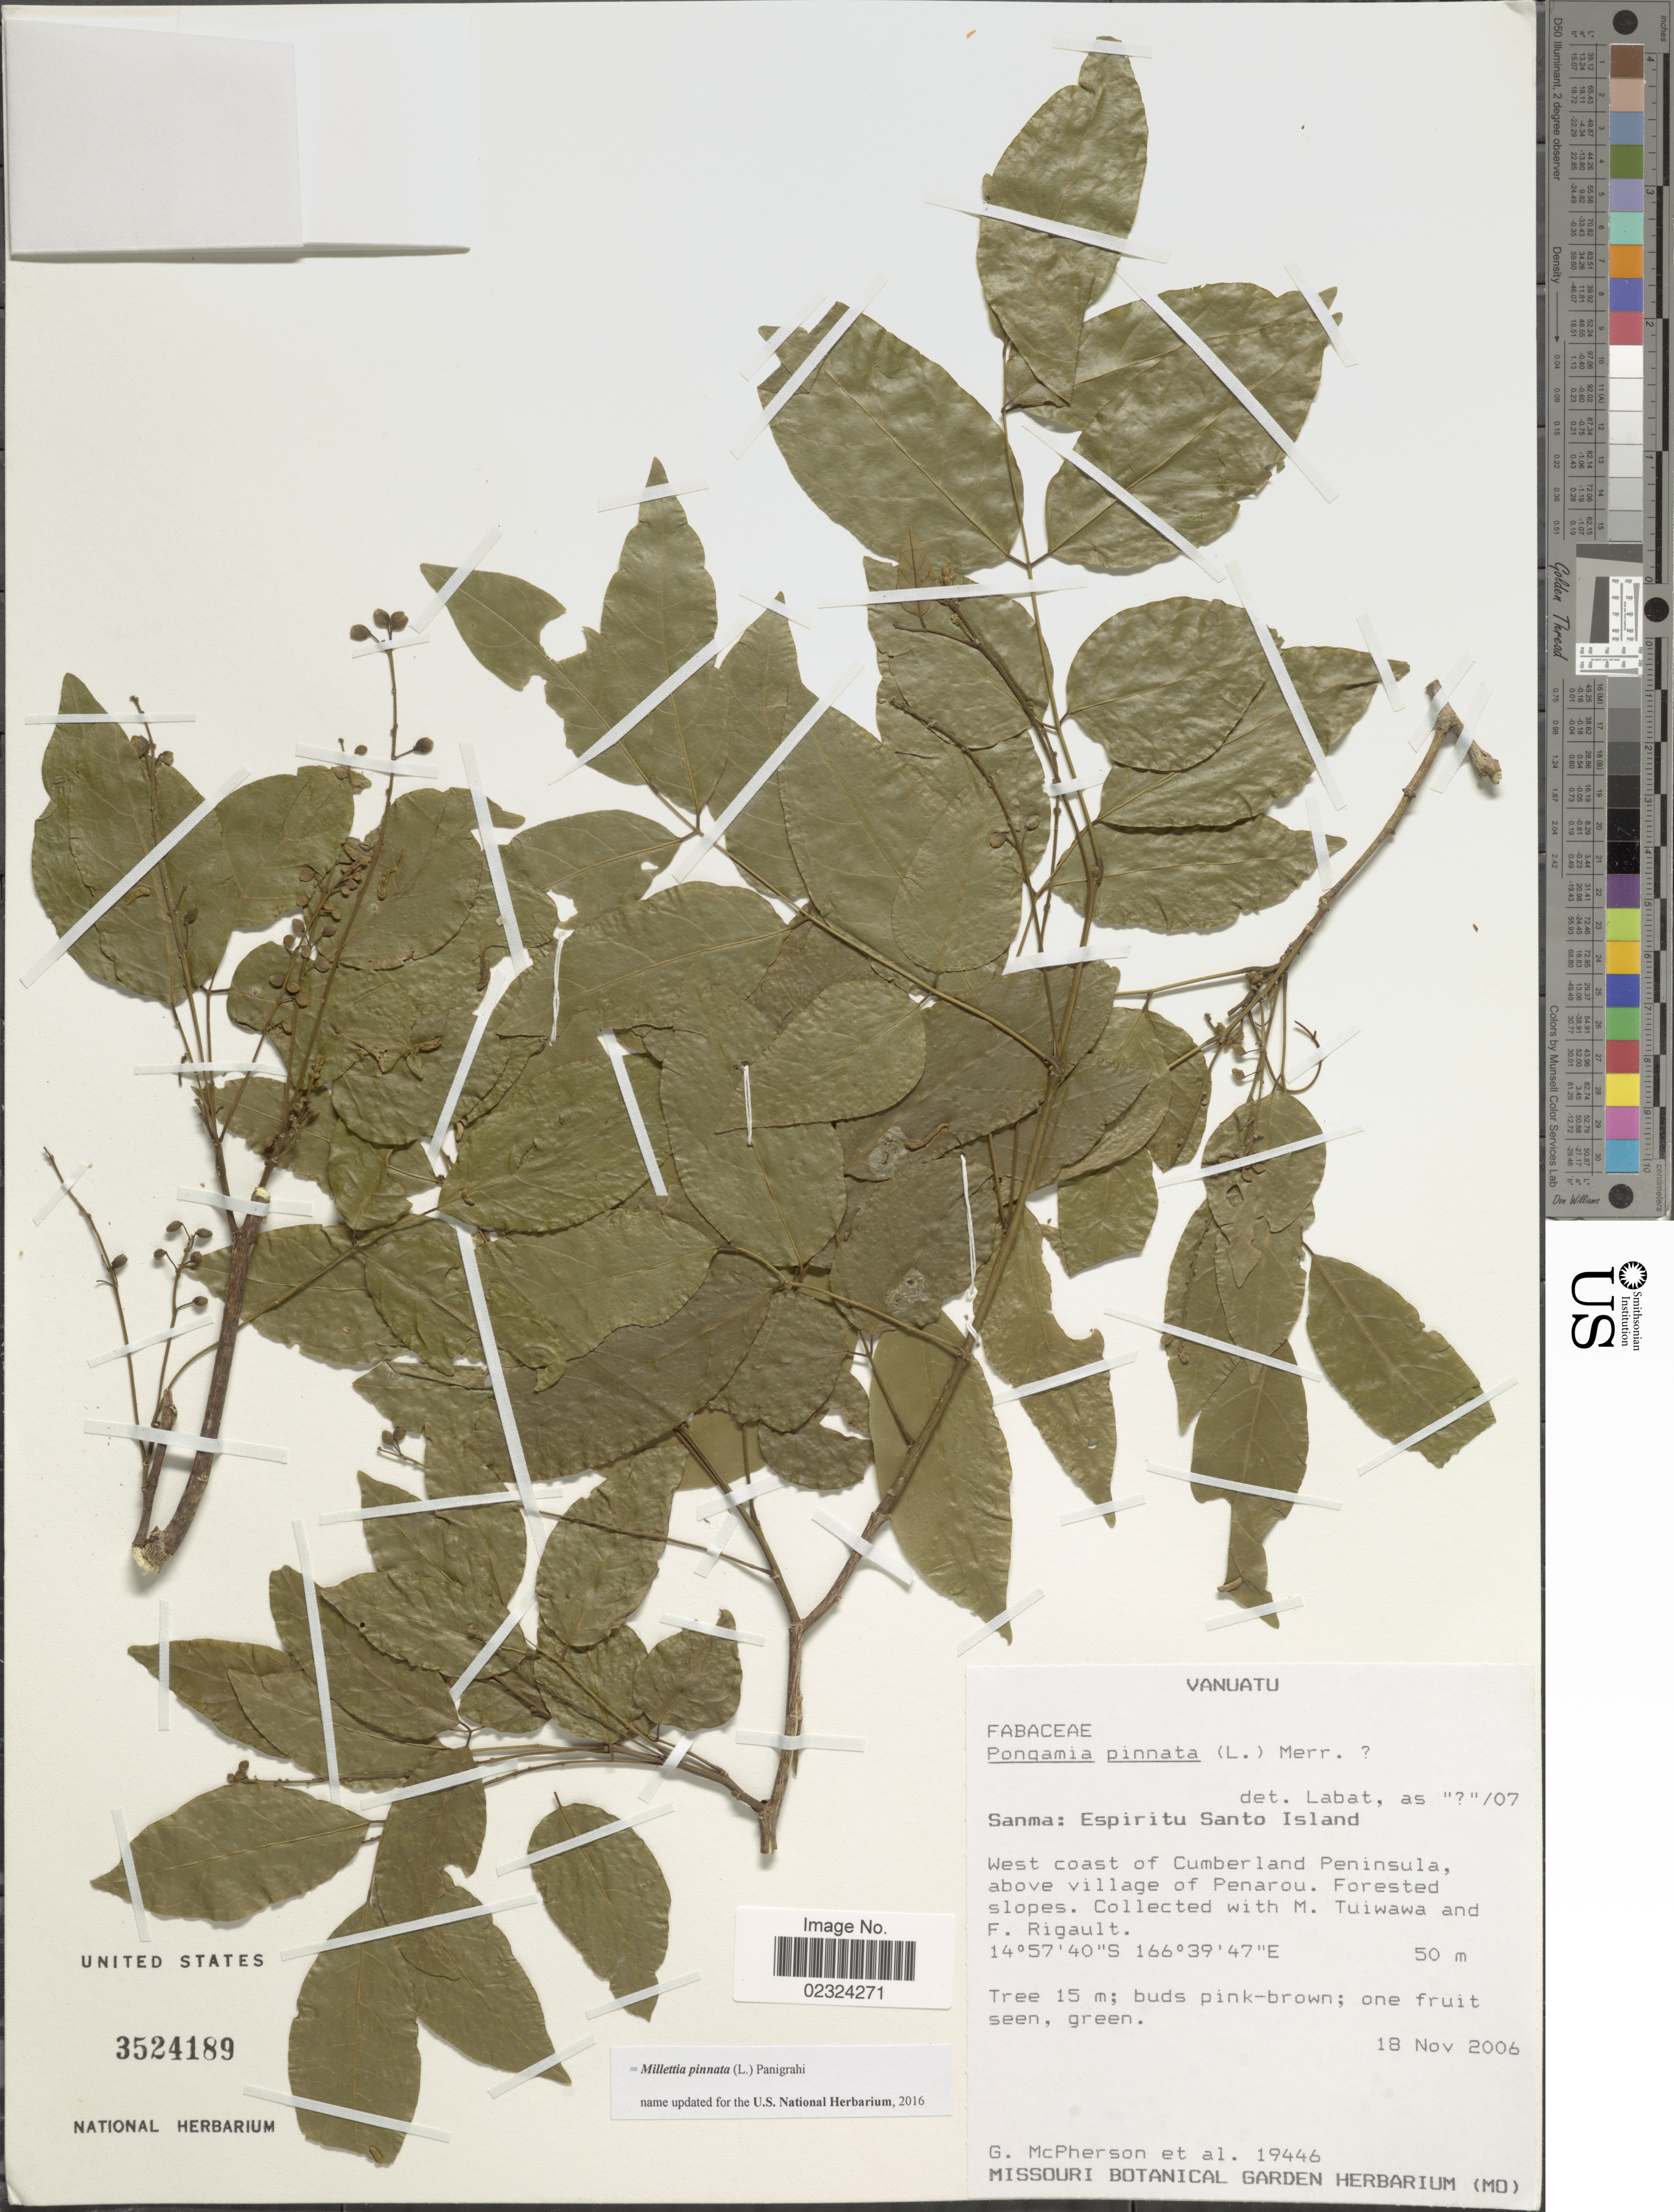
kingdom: Plantae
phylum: Tracheophyta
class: Magnoliopsida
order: Fabales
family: Fabaceae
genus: Millettia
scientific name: Millettia pinnata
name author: (L.) Panigrahi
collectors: G. McPherson & et al.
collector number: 19446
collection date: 2006-11-18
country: Vanuatu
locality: Sanma: Espiritu Santo Island. West coast of Cumbrland Peninsula, above village of Penarou.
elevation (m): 50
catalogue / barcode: US 3524189